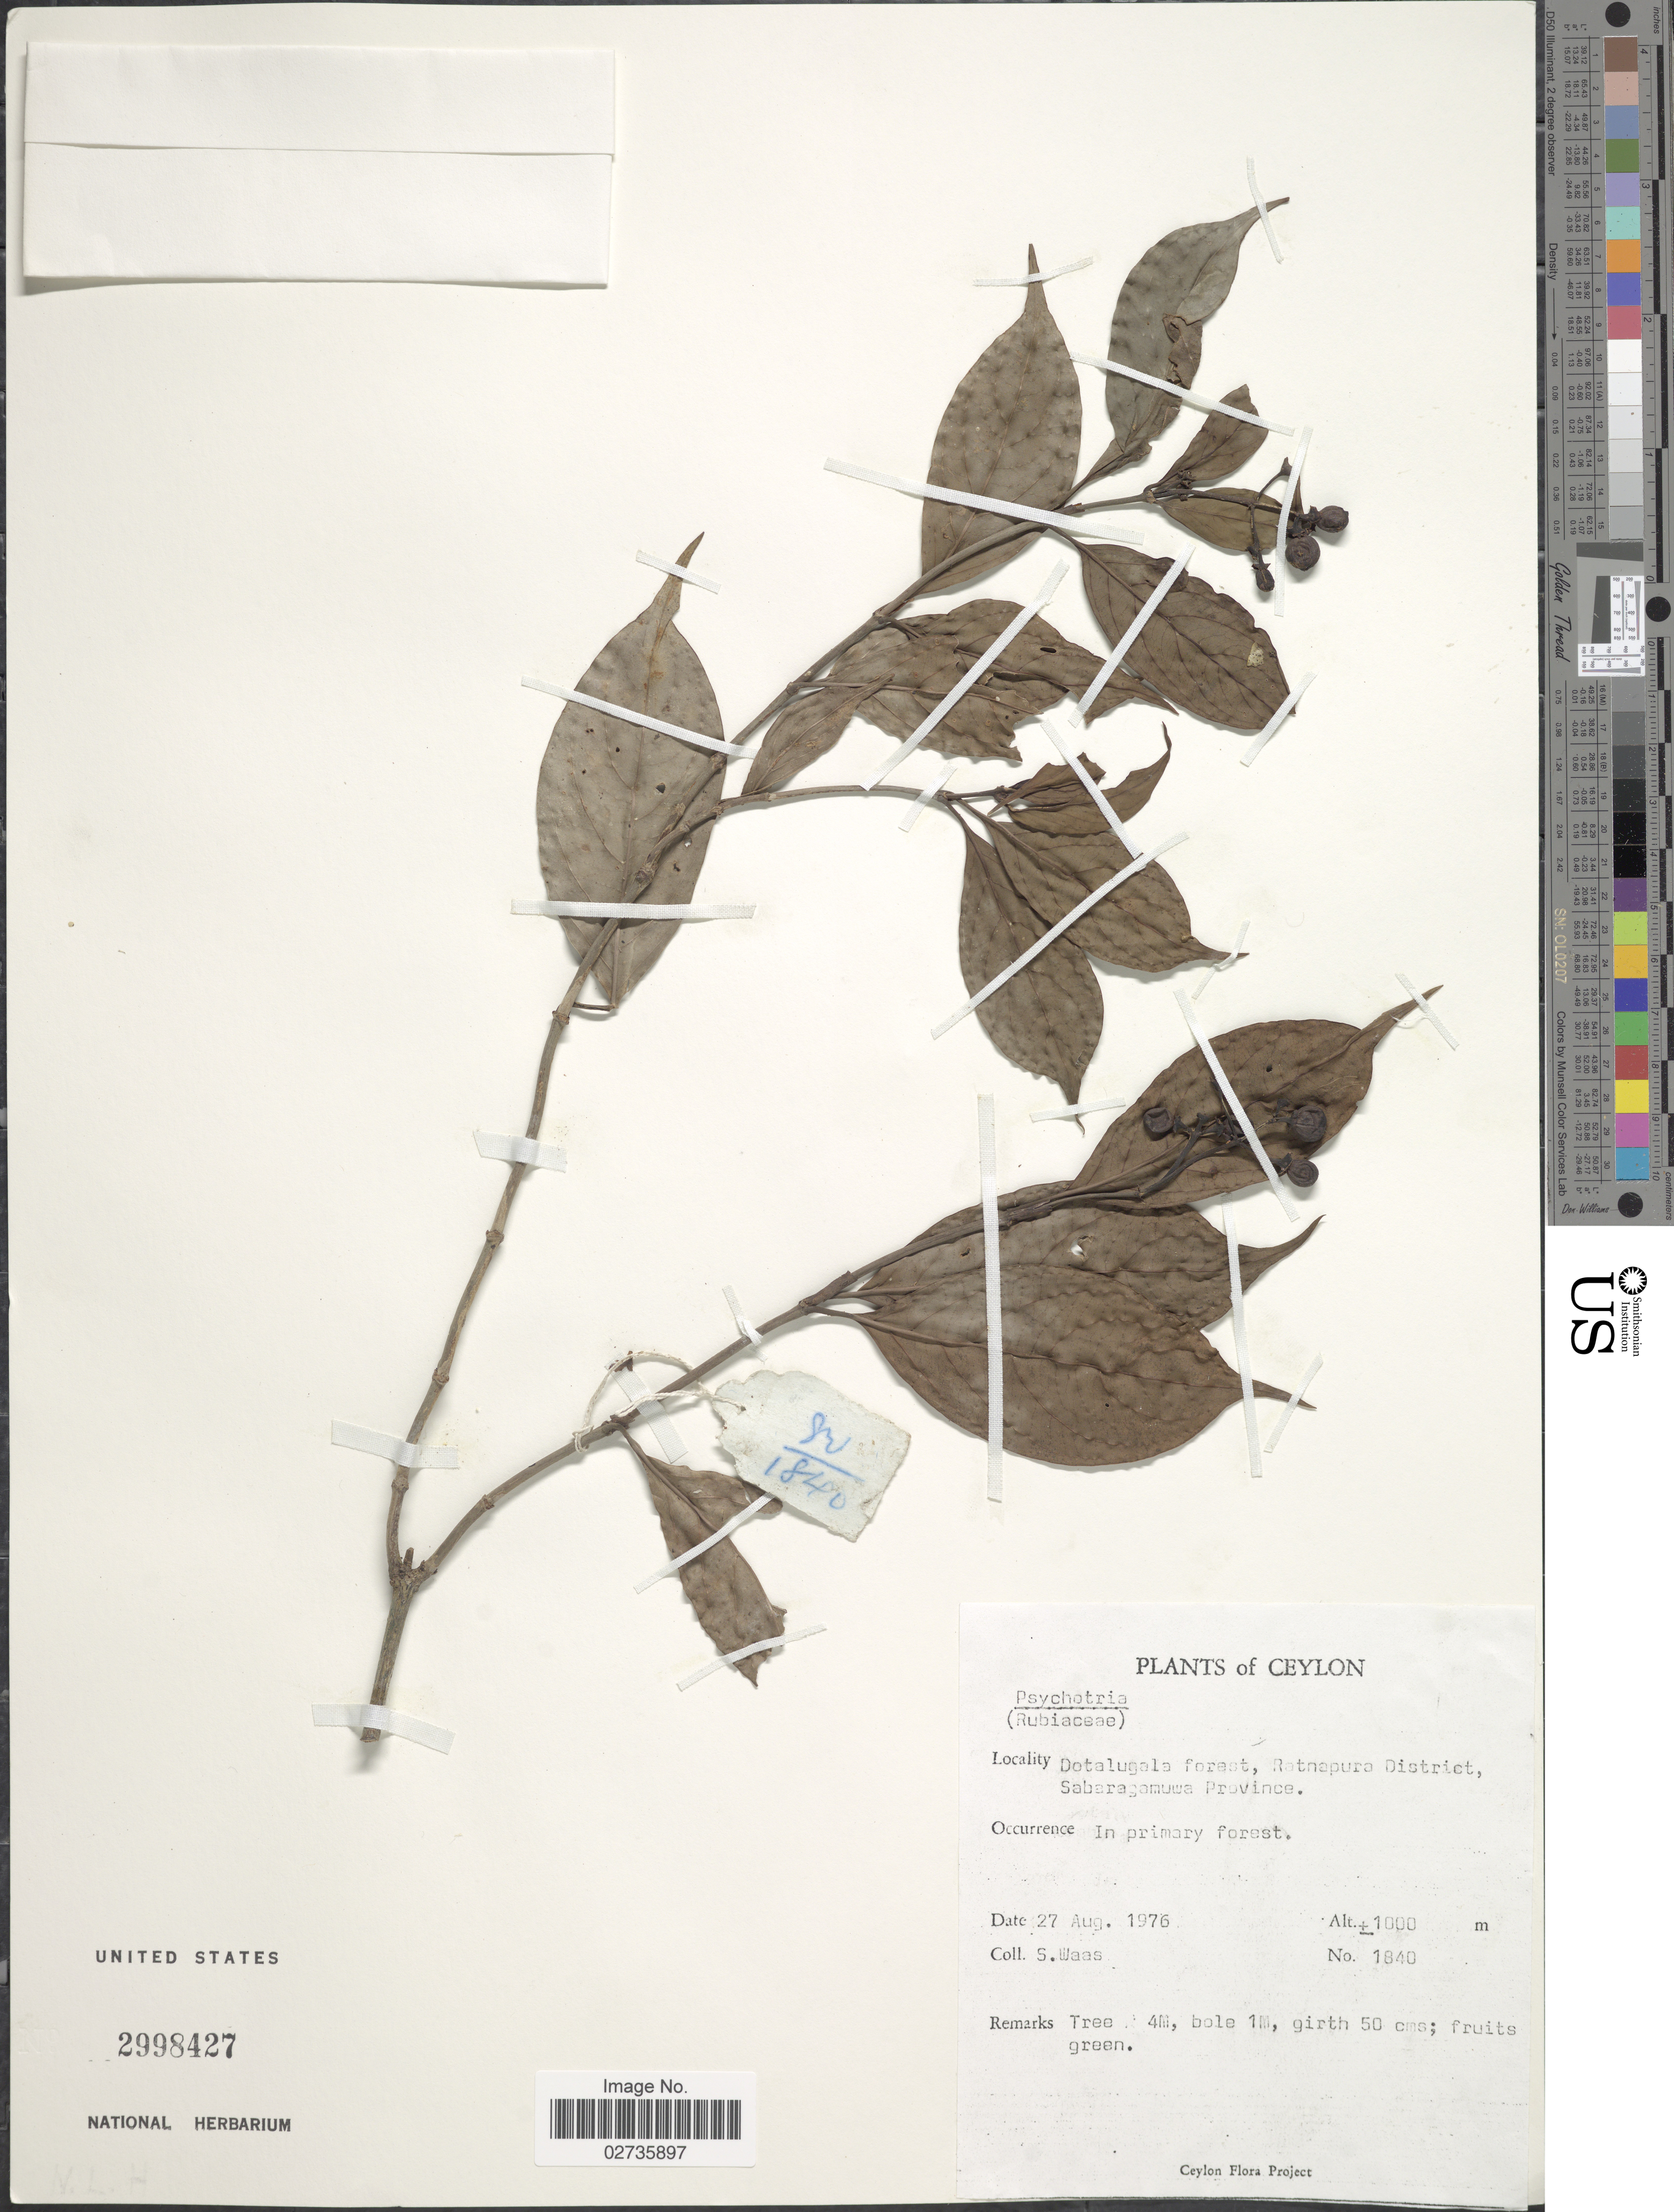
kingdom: Plantae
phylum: Tracheophyta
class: Magnoliopsida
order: Gentianales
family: Rubiaceae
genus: Psychotria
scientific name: Psychotria sp.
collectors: S. Waas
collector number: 1840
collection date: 1976-08-27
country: Sri Lanka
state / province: Sabaragamuwa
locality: Ceylon, Dotalugala forest, Ratnapura District, In primary forest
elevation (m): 1000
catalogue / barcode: US 2998427